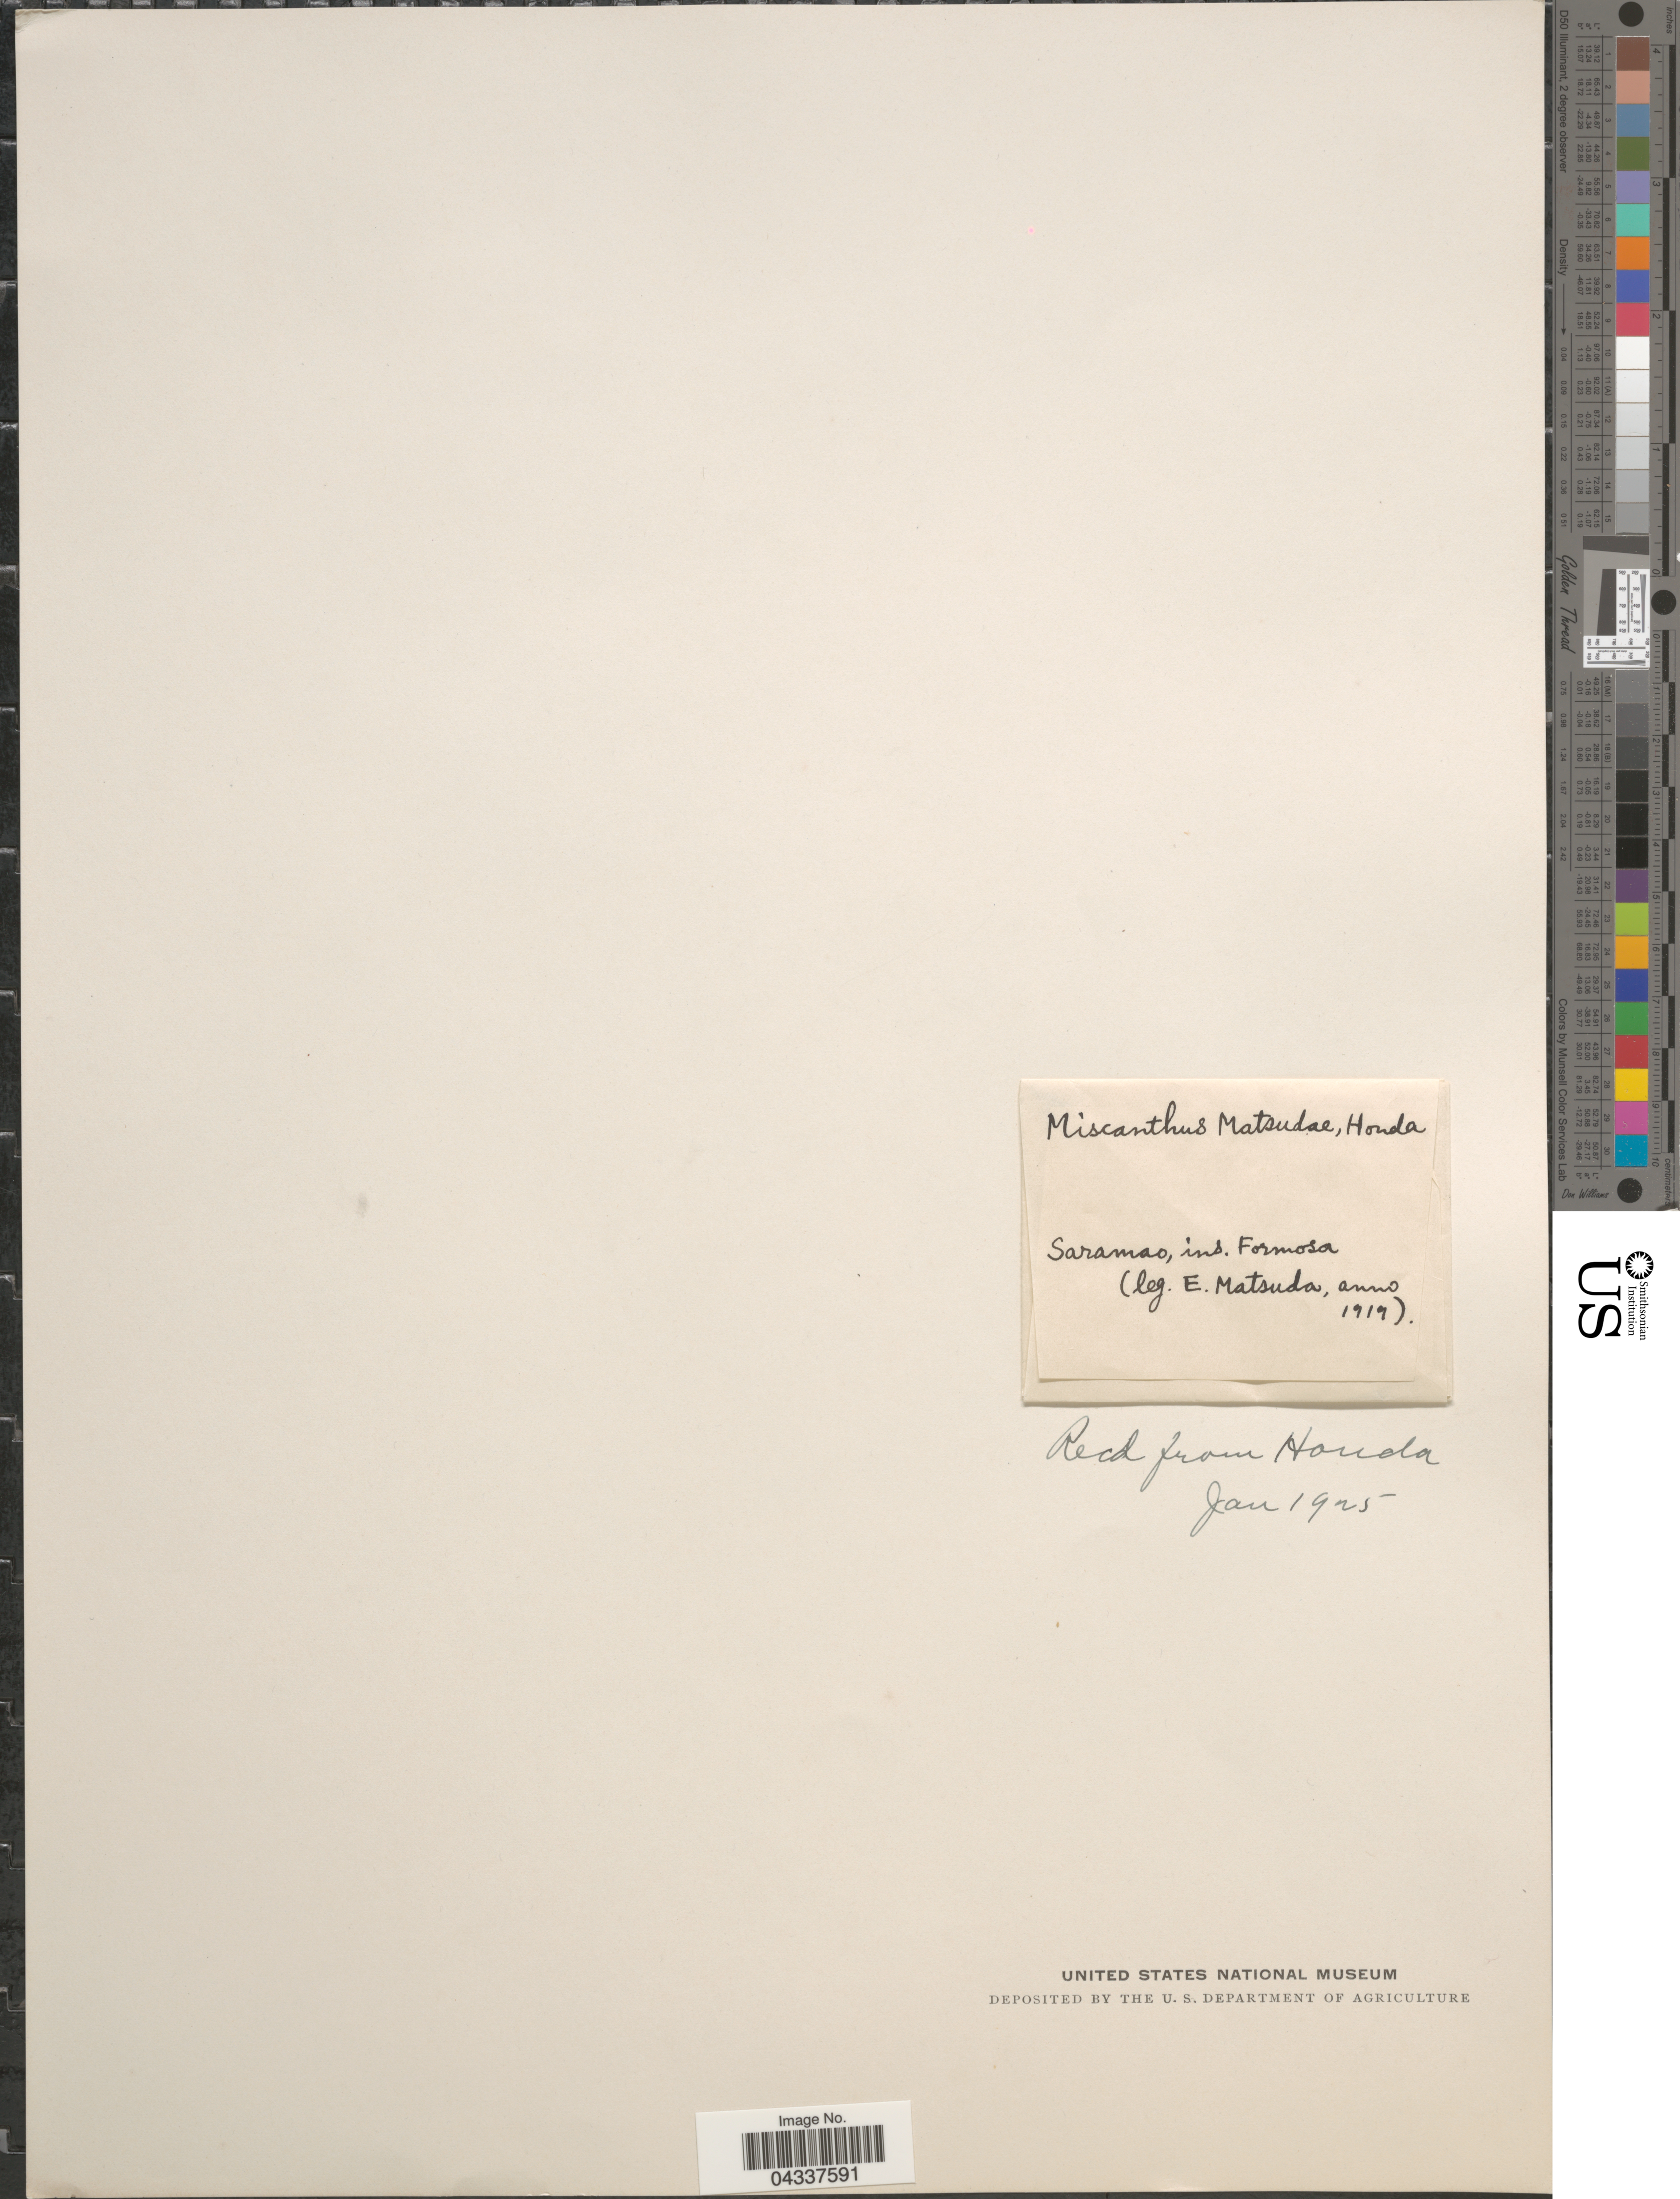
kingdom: Plantae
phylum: Tracheophyta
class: Liliopsida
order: Poales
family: Poaceae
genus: Miscanthus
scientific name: Miscanthus sinensis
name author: Andersson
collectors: E. Matsuda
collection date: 1919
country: Taiwan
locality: Saramao, ins. Formosa.